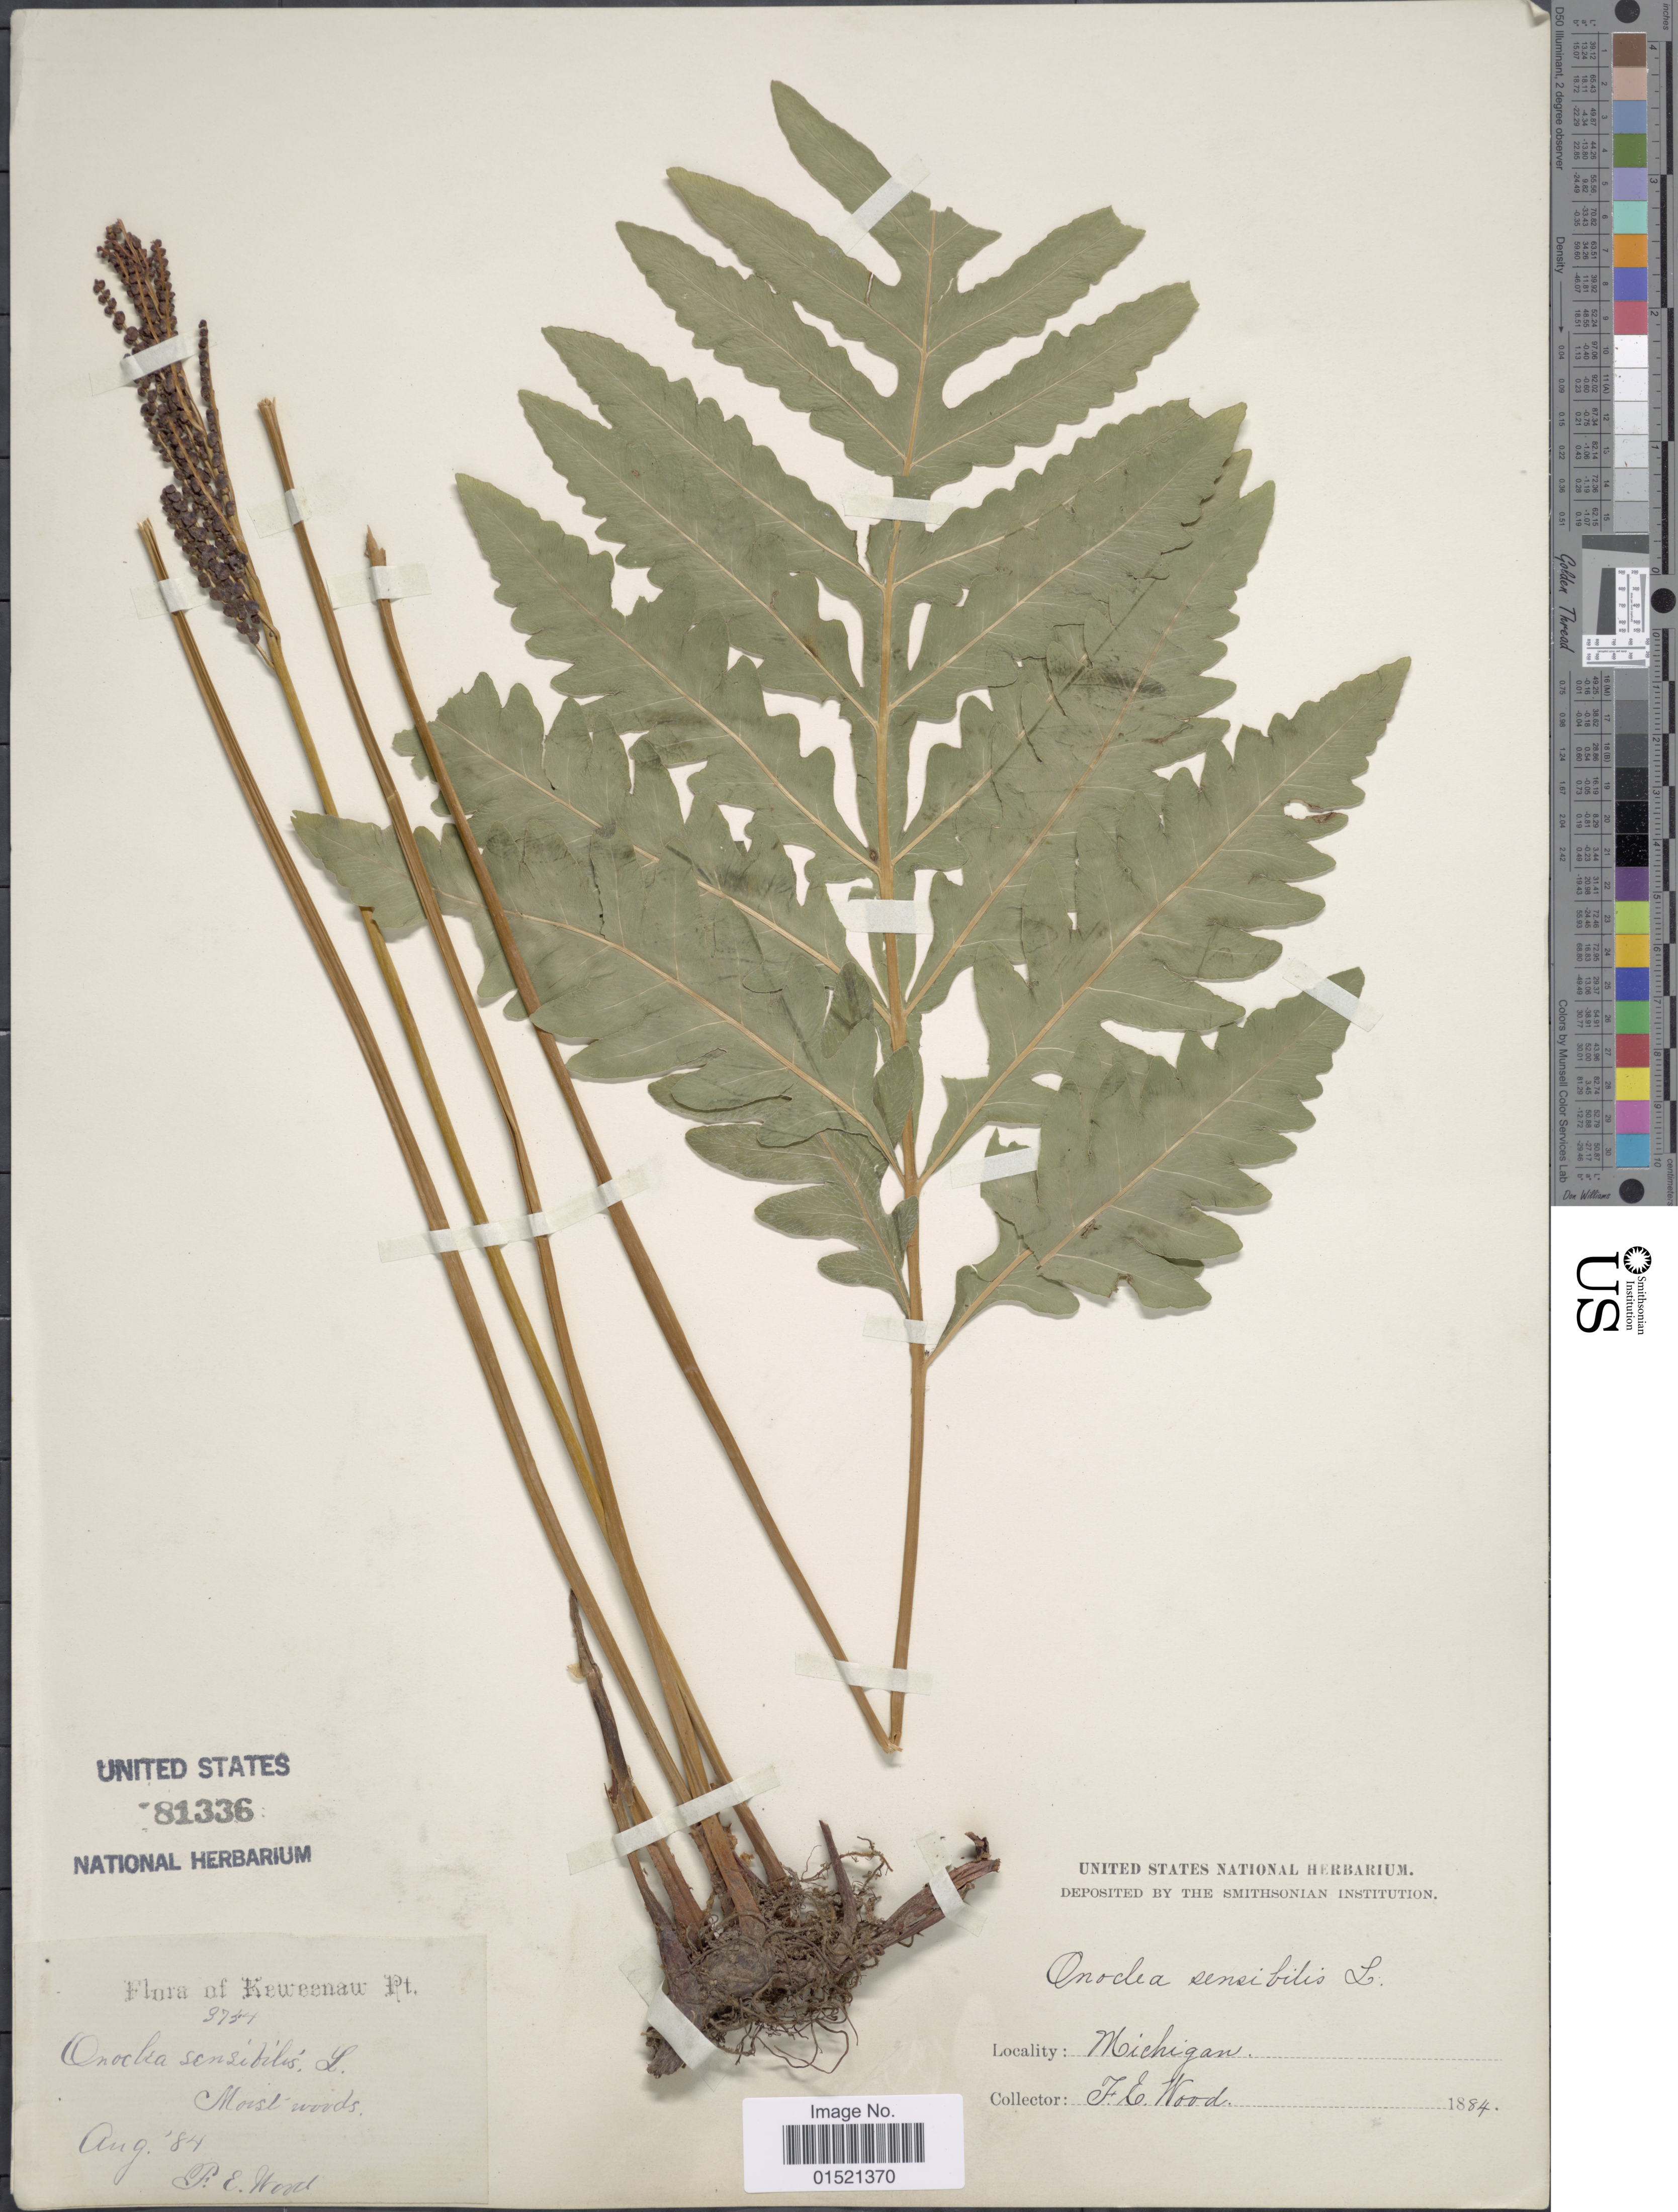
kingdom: Plantae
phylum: Tracheophyta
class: Polypodiopsida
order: Polypodiales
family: Onocleaceae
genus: Onoclea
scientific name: Onoclea sensibilis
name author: L.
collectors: F. Wood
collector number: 3751*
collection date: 1884-08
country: United States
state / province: Michigan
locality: Keweenaw pt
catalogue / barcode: US 81336